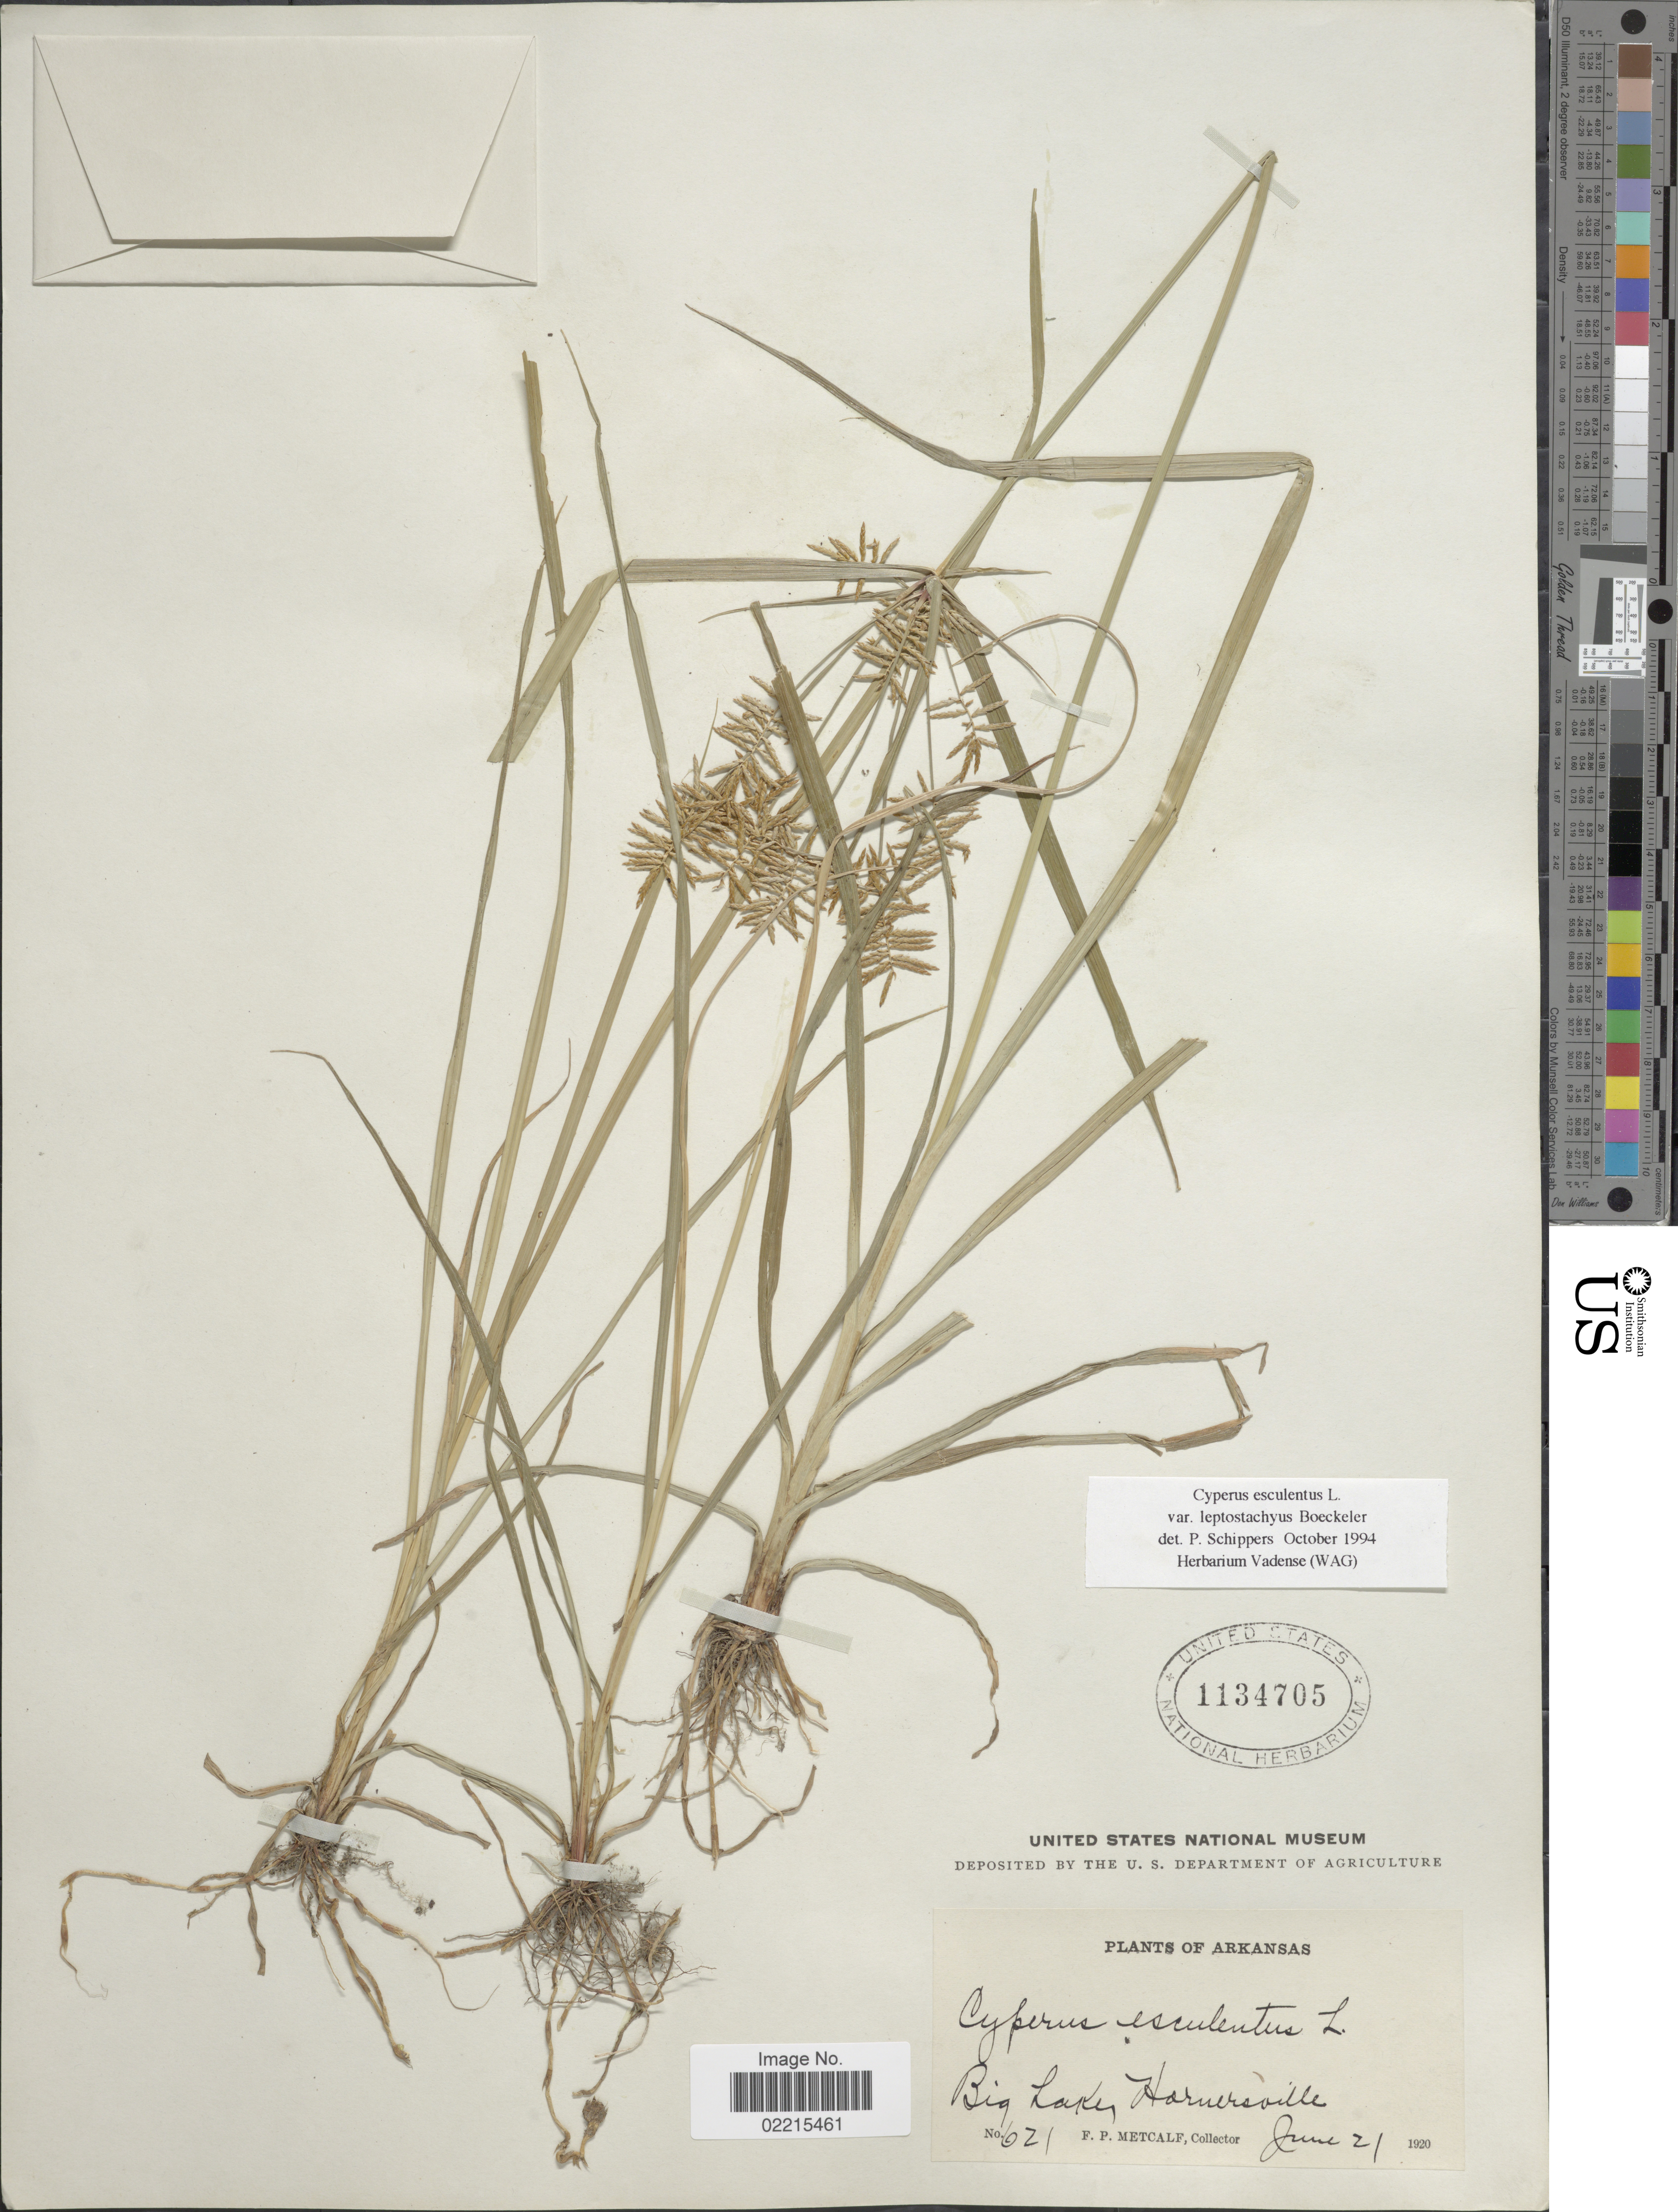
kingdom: Plantae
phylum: Tracheophyta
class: Liliopsida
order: Poales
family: Cyperaceae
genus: Cyperus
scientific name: Cyperus esculentus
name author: L.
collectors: F. Metcalf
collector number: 621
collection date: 1920-06-21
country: United States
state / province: Arkansas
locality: Big Lake, Hornersville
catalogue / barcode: US 1134705